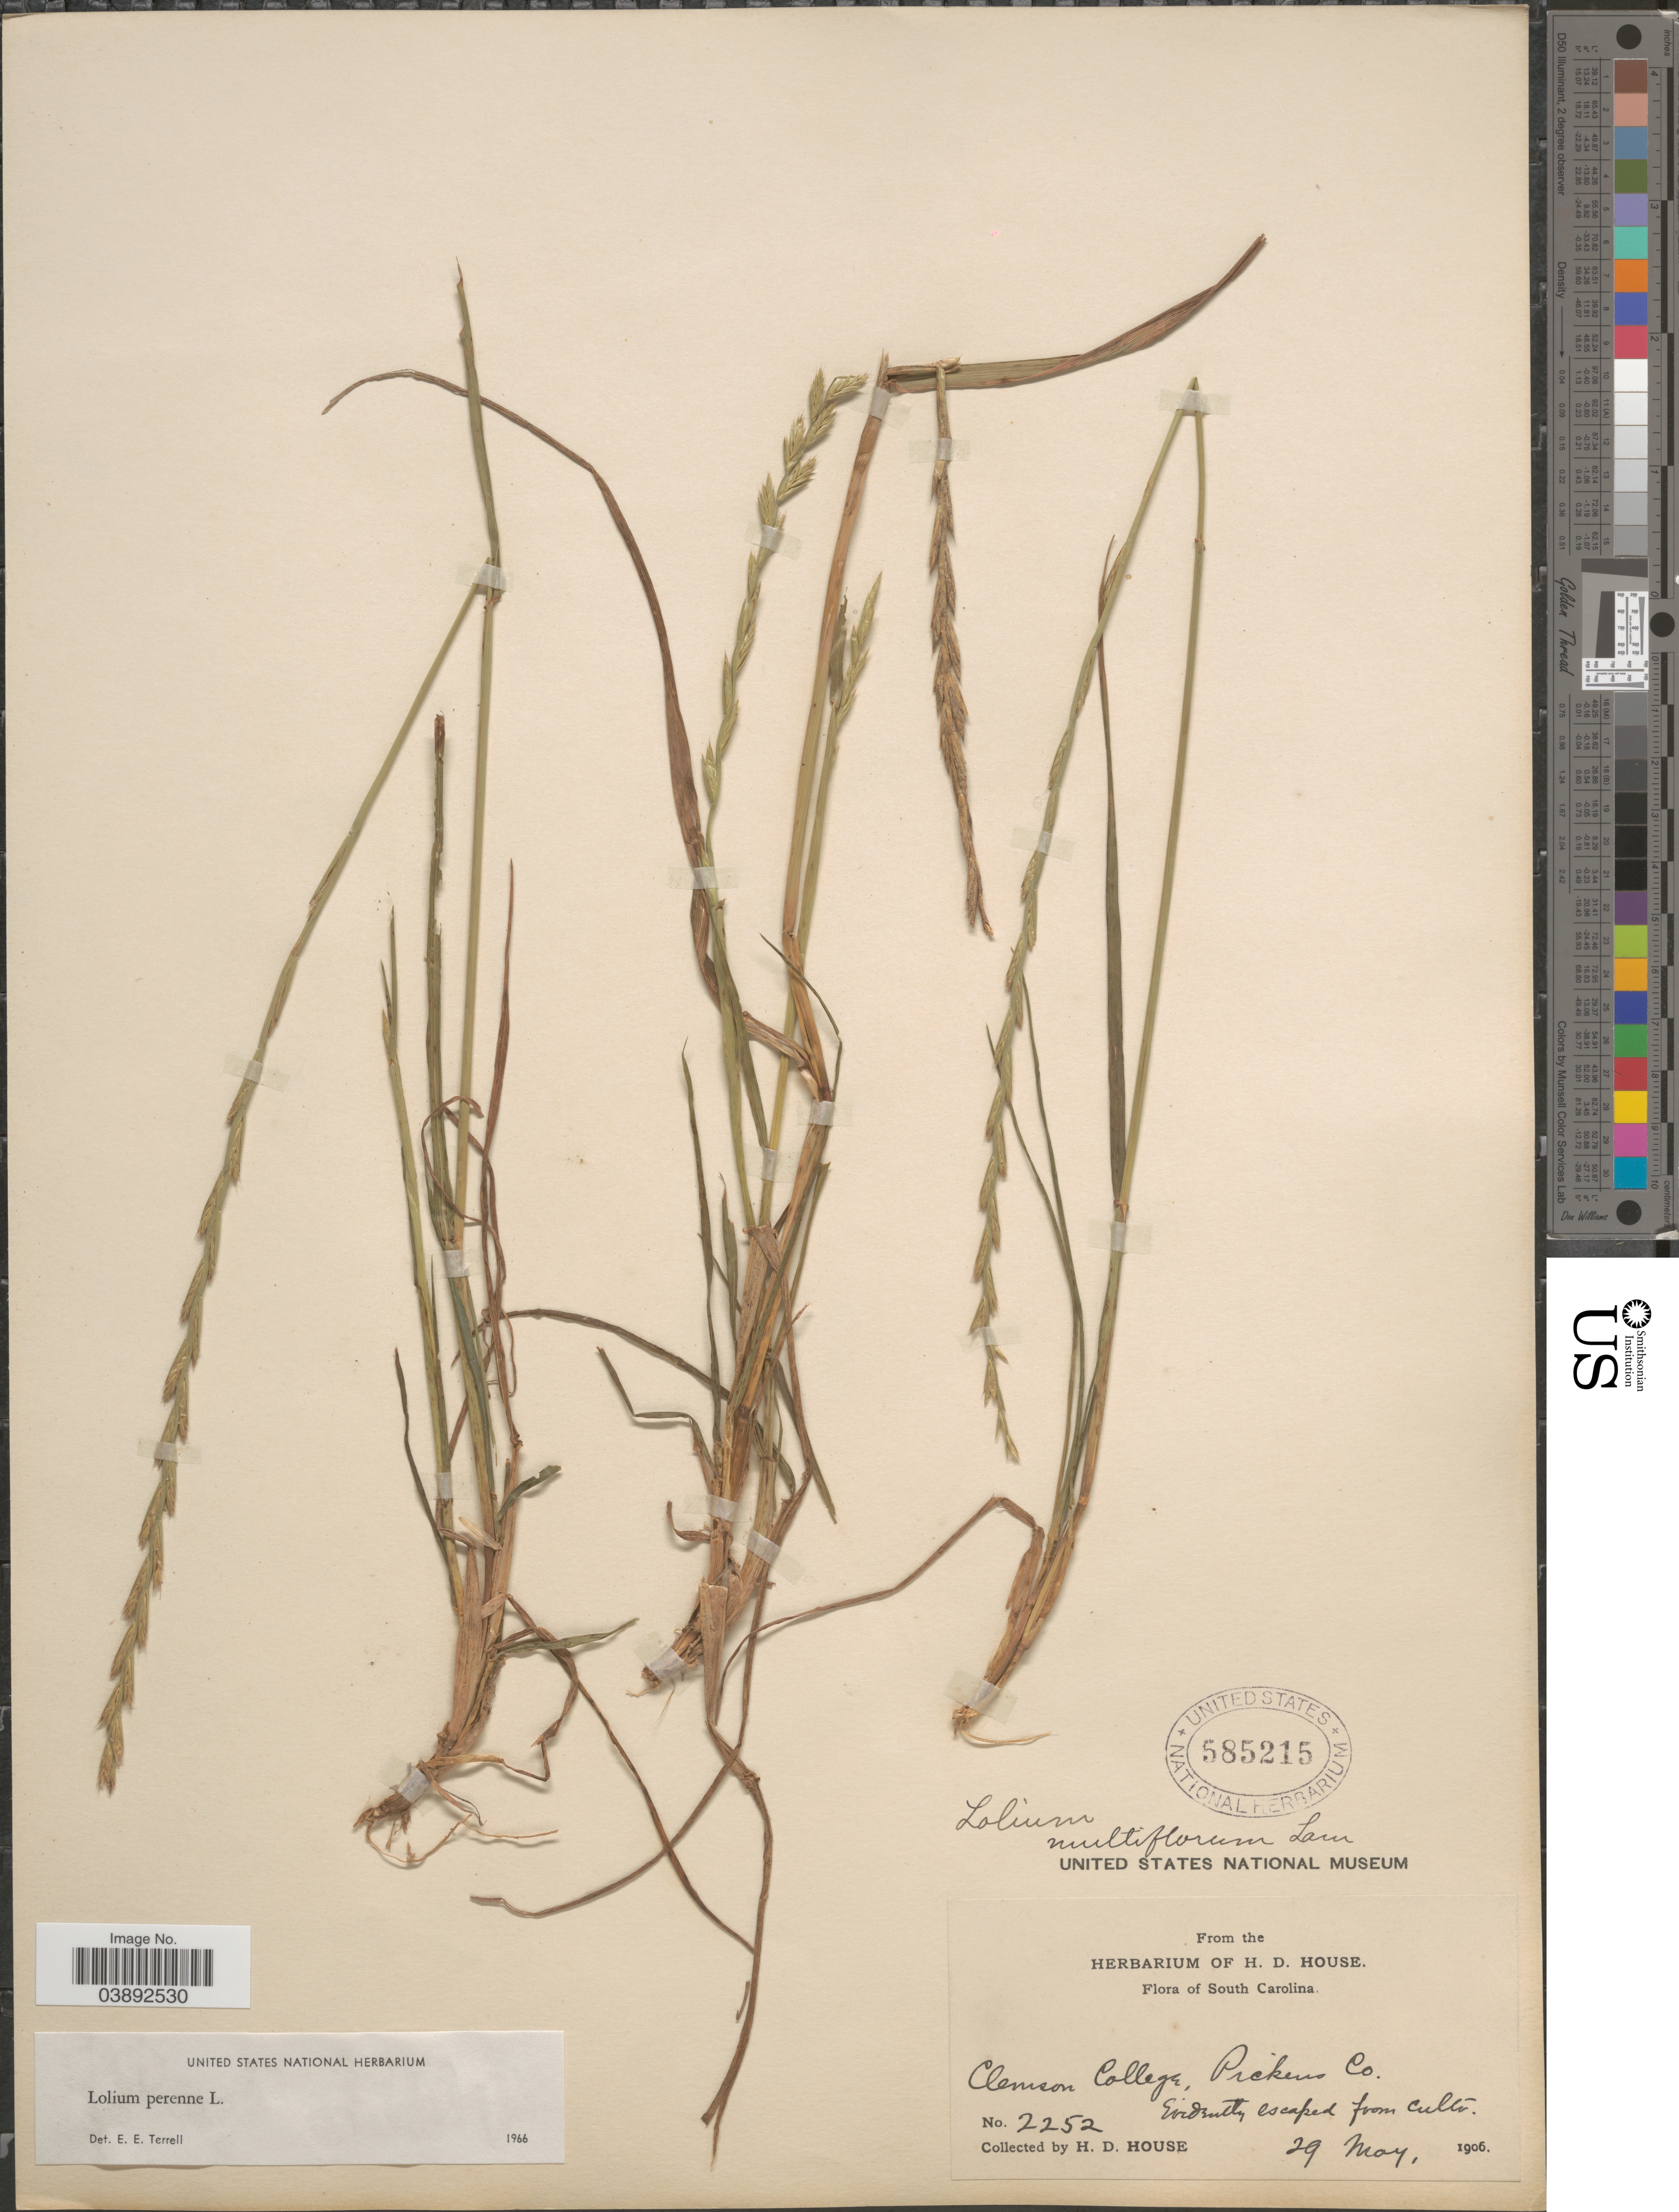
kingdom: Plantae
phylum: Tracheophyta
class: Liliopsida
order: Poales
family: Poaceae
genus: Lolium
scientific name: Lolium perenne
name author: L.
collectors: H. D. House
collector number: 2252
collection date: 1906-05-29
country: United States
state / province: South Carolina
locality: Clemson College, Pickens Co.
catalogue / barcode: US 585215